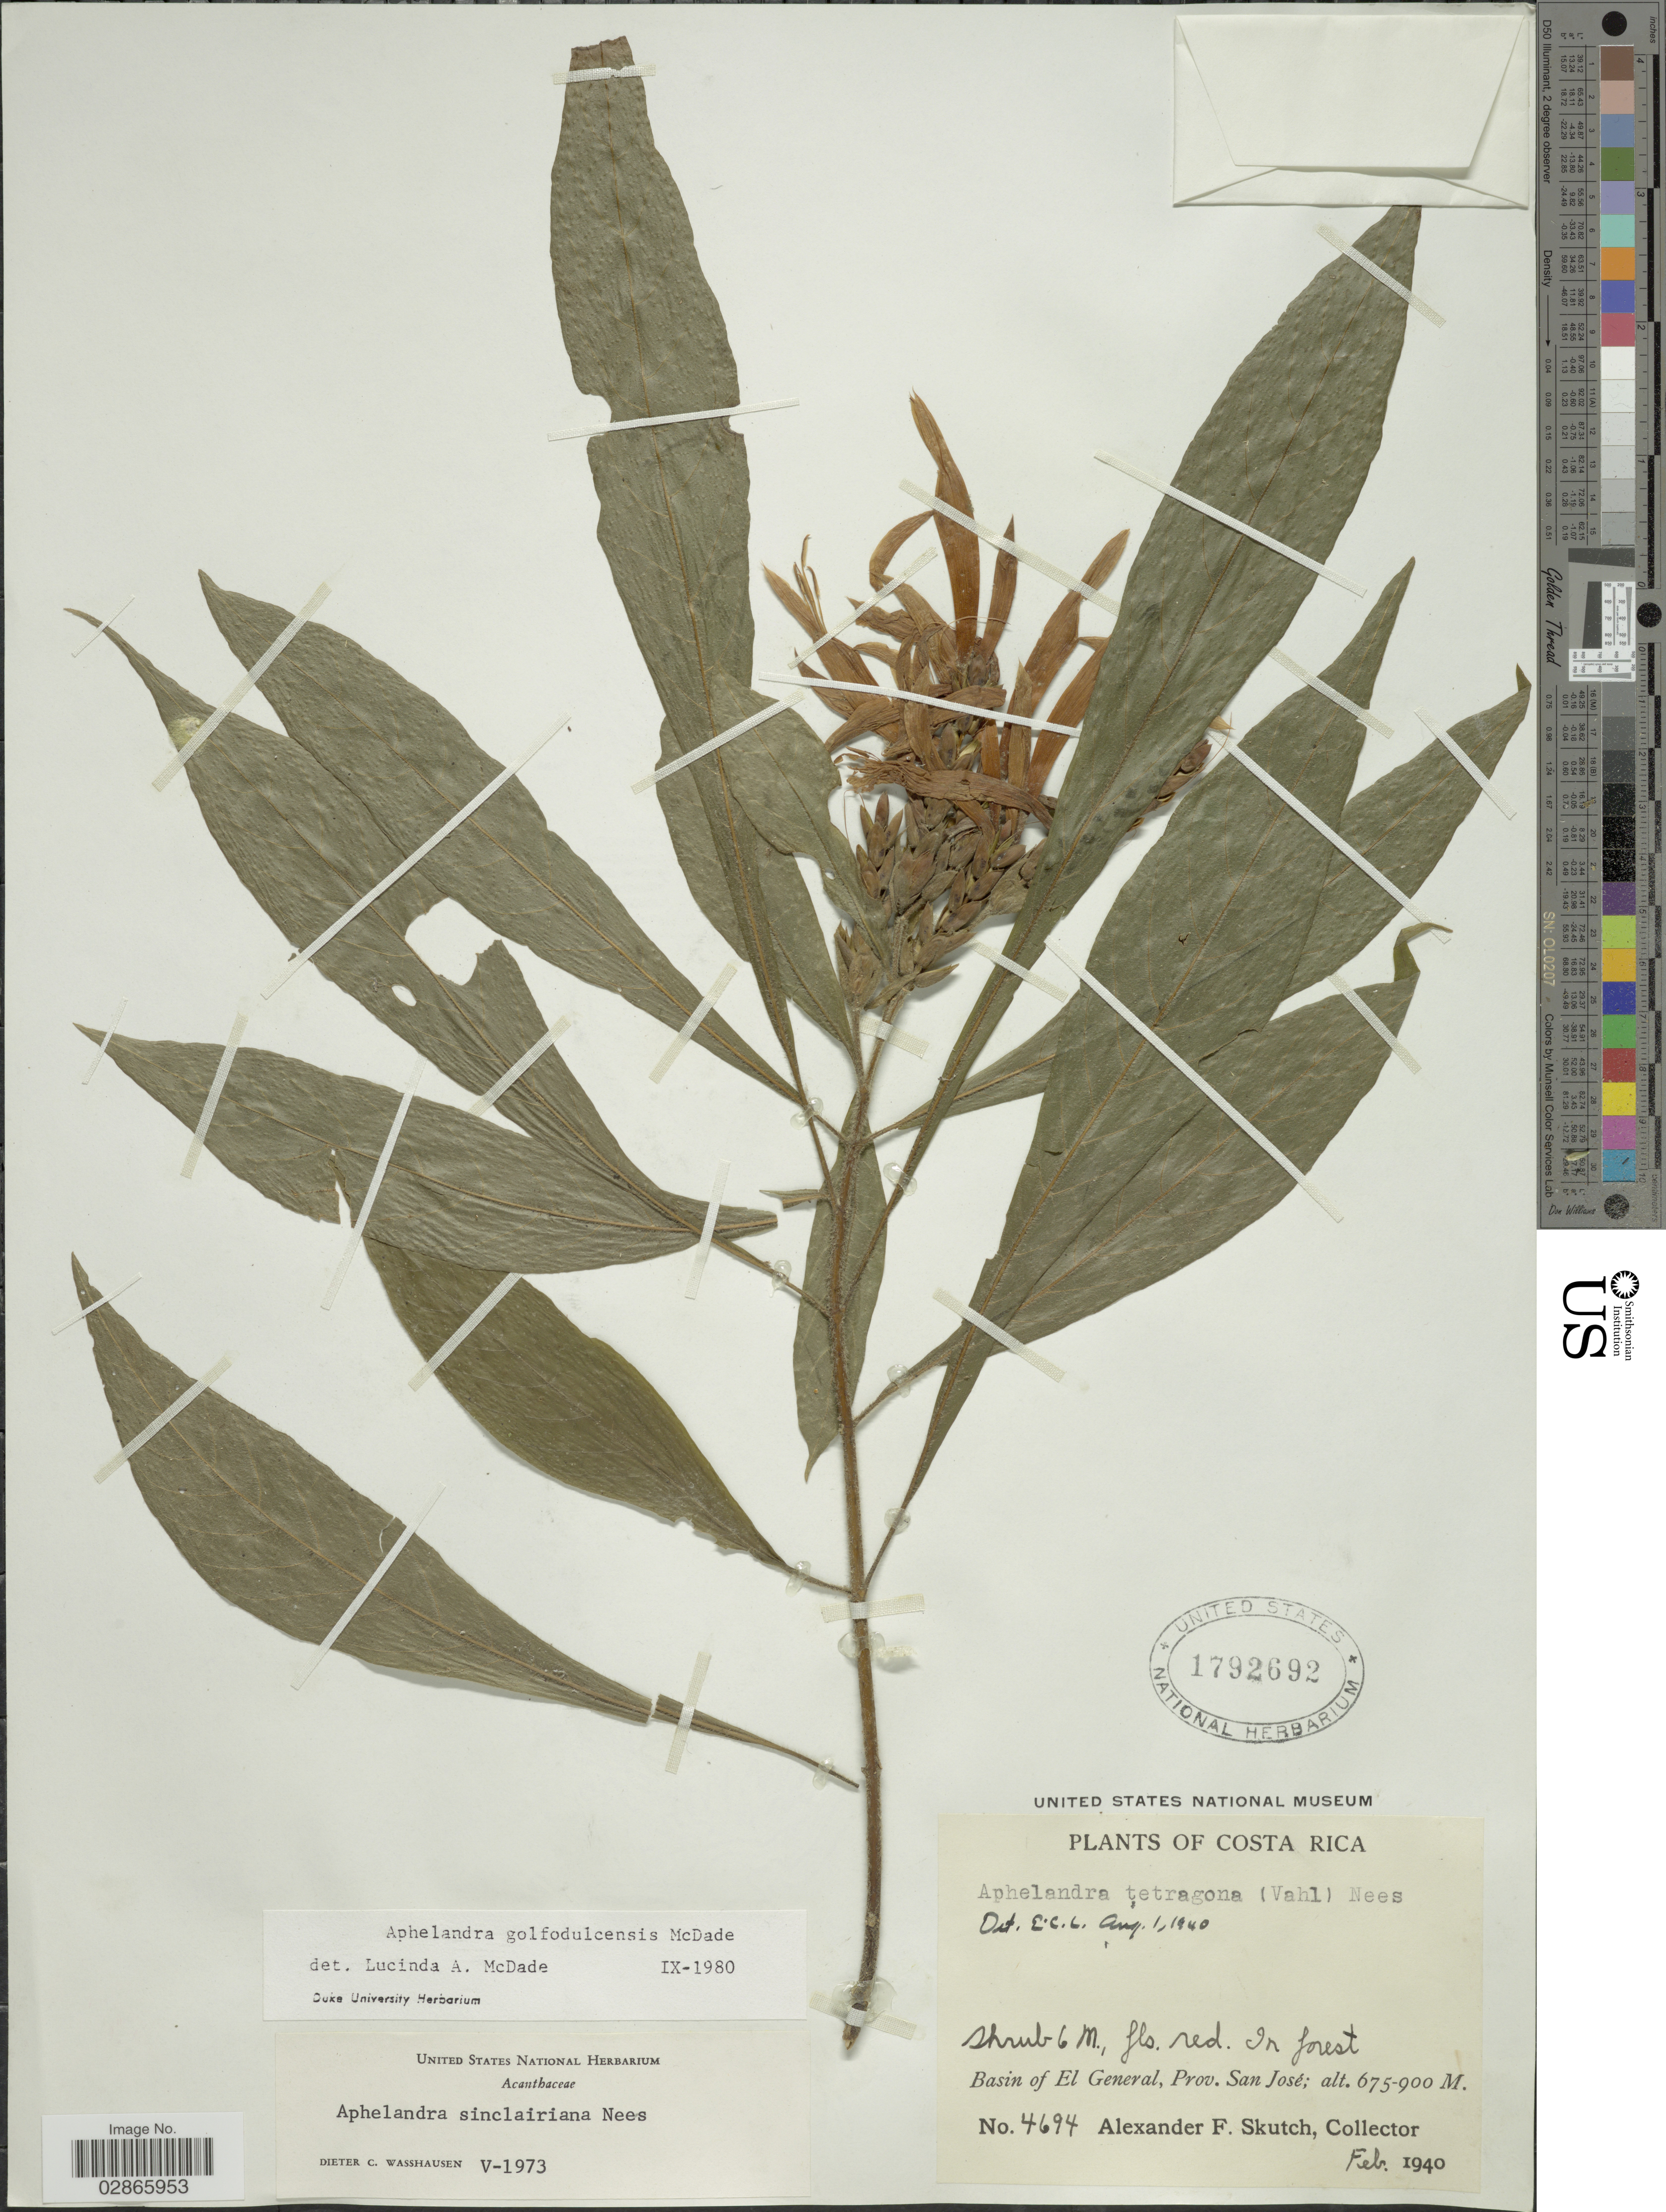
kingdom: Plantae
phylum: Tracheophyta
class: Magnoliopsida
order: Lamiales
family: Acanthaceae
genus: Aphelandra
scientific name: Aphelandra golfodulcensis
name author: McDade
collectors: A. F. Skutch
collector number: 4694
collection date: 1940-02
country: Costa Rica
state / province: San José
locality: Basin of El General.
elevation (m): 675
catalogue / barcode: US 1792692